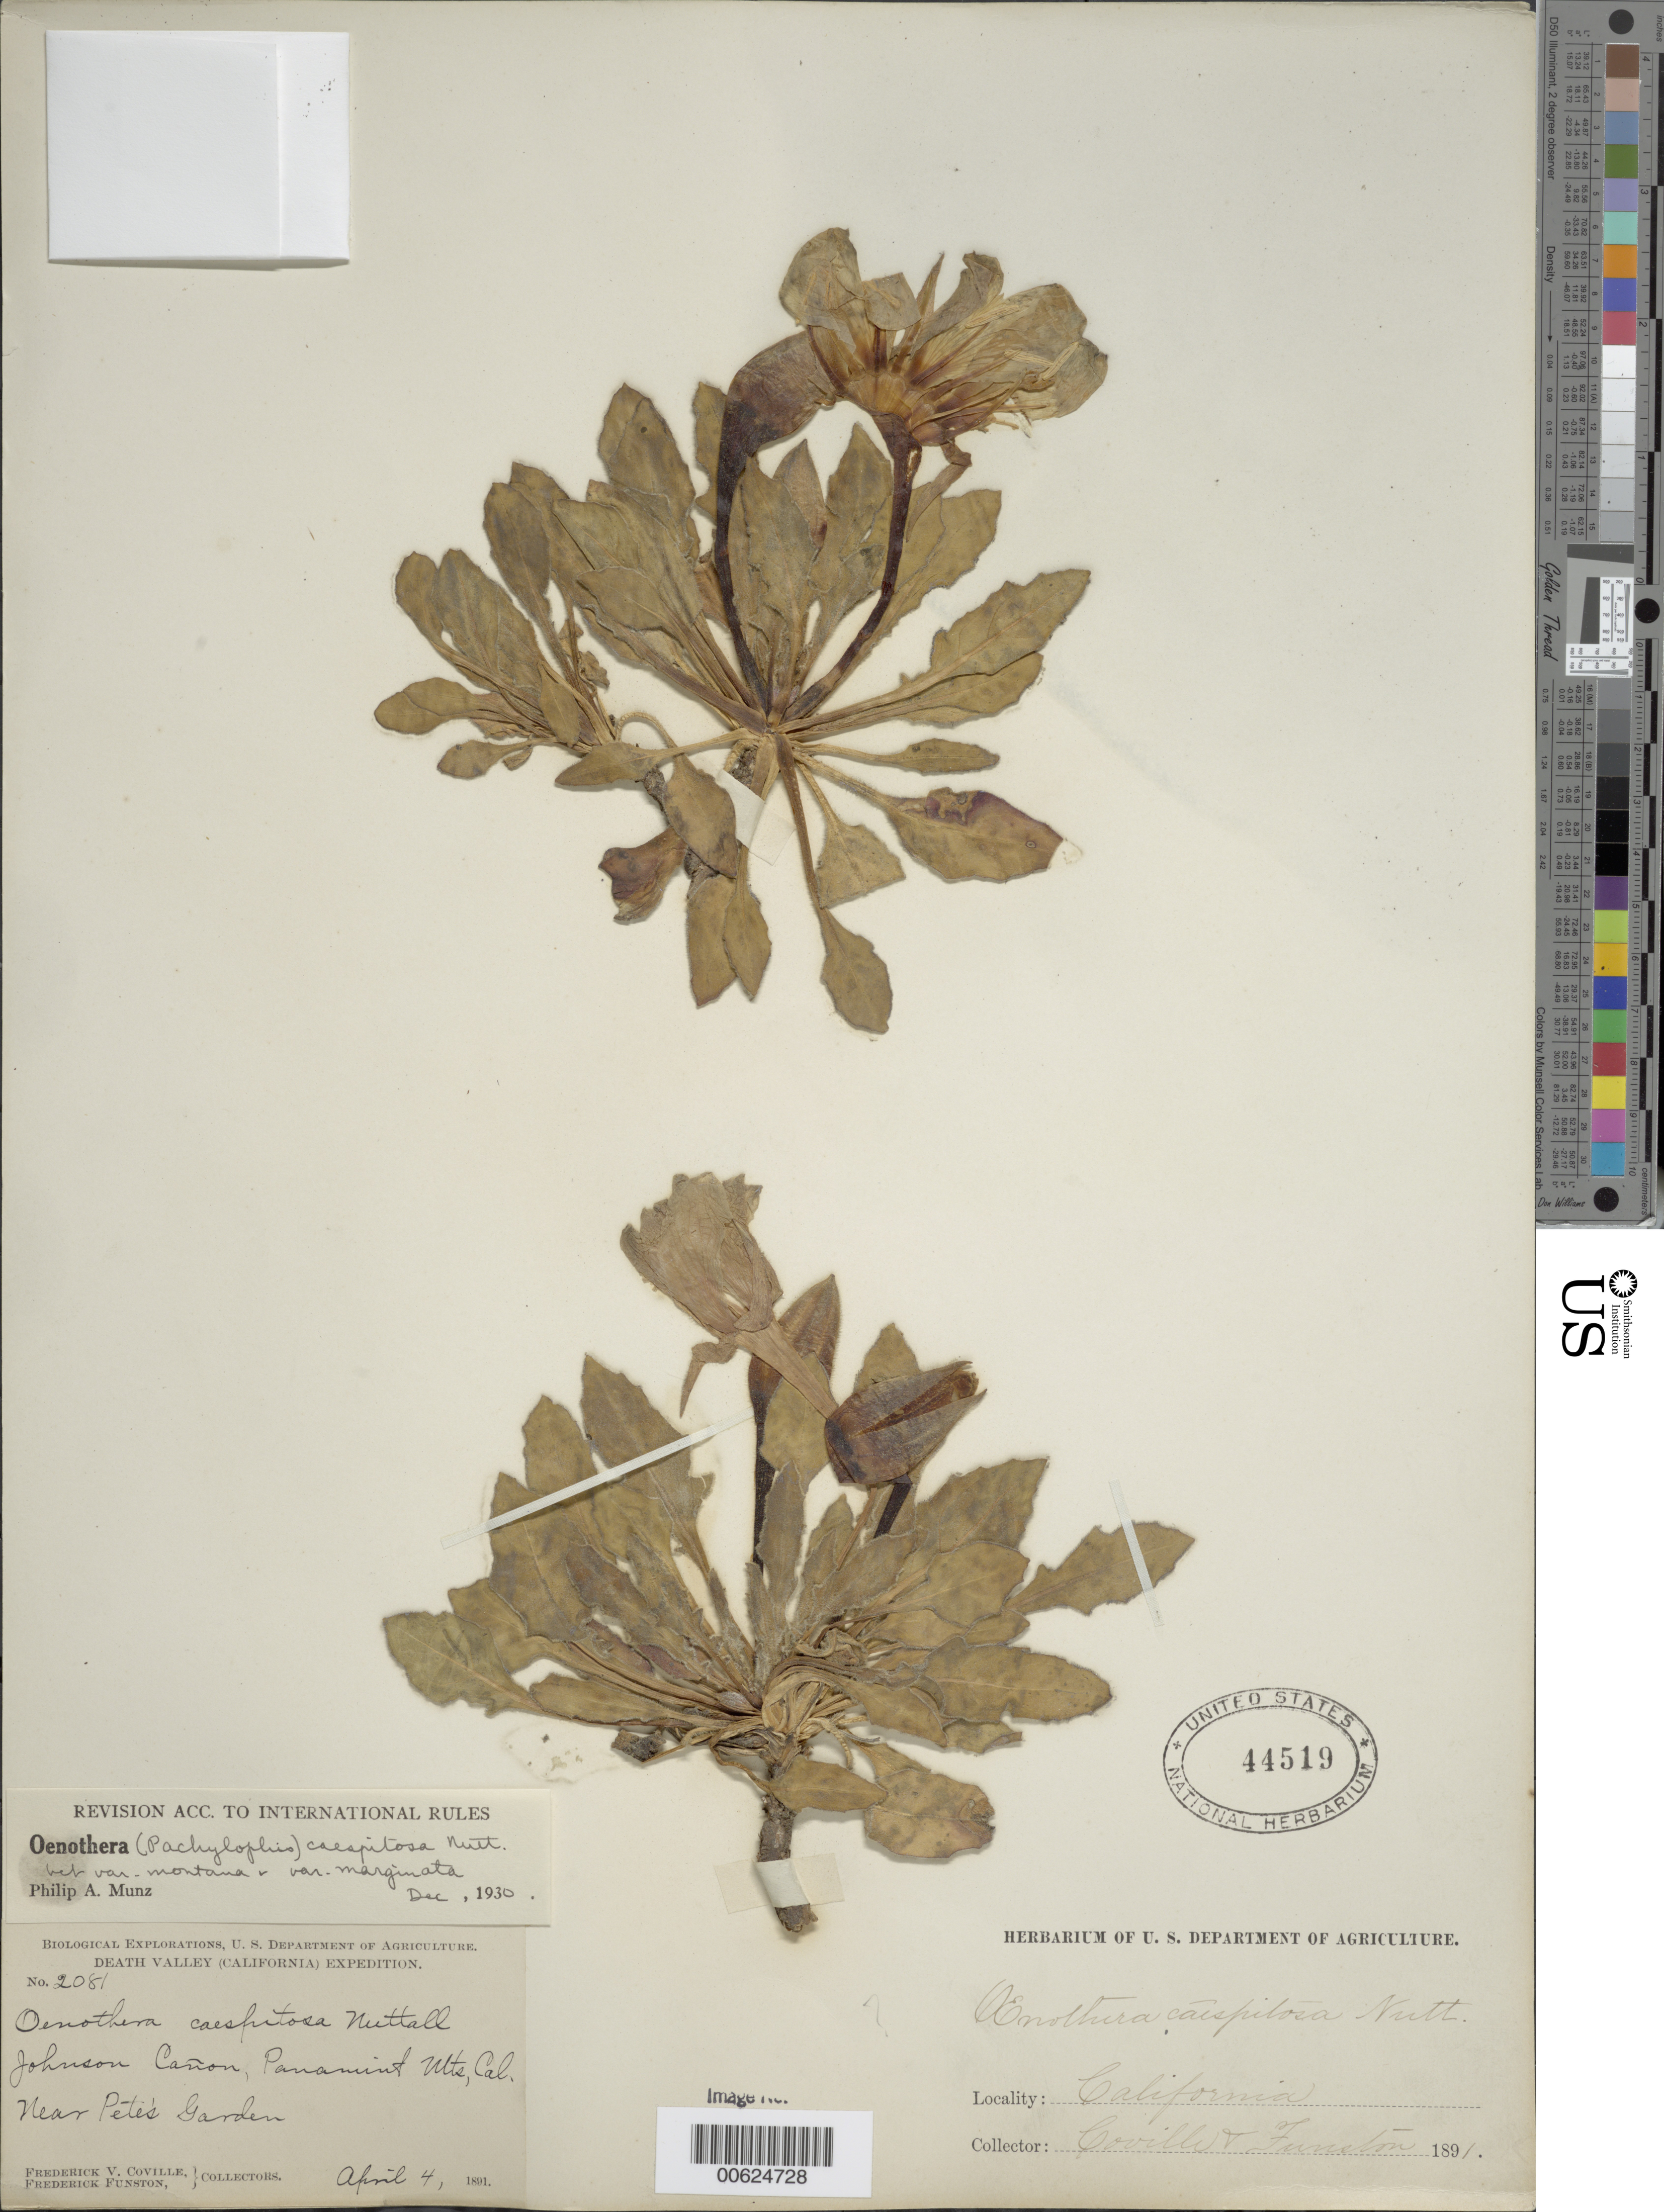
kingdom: Plantae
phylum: Tracheophyta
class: Magnoliopsida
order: Myrtales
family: Onagraceae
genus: Oenothera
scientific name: Oenothera cespitosa subsp. marginata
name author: (Nutt. ex Hook. & Arn.) Munz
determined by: Munz, Philip A.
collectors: F. V. Coville & F. Funsron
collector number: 2081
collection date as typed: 04 Apr 1891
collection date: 1891-04-04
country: United States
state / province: California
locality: Johnson Canon, Panament Mts., Near Pete's Garden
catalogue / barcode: US 44519